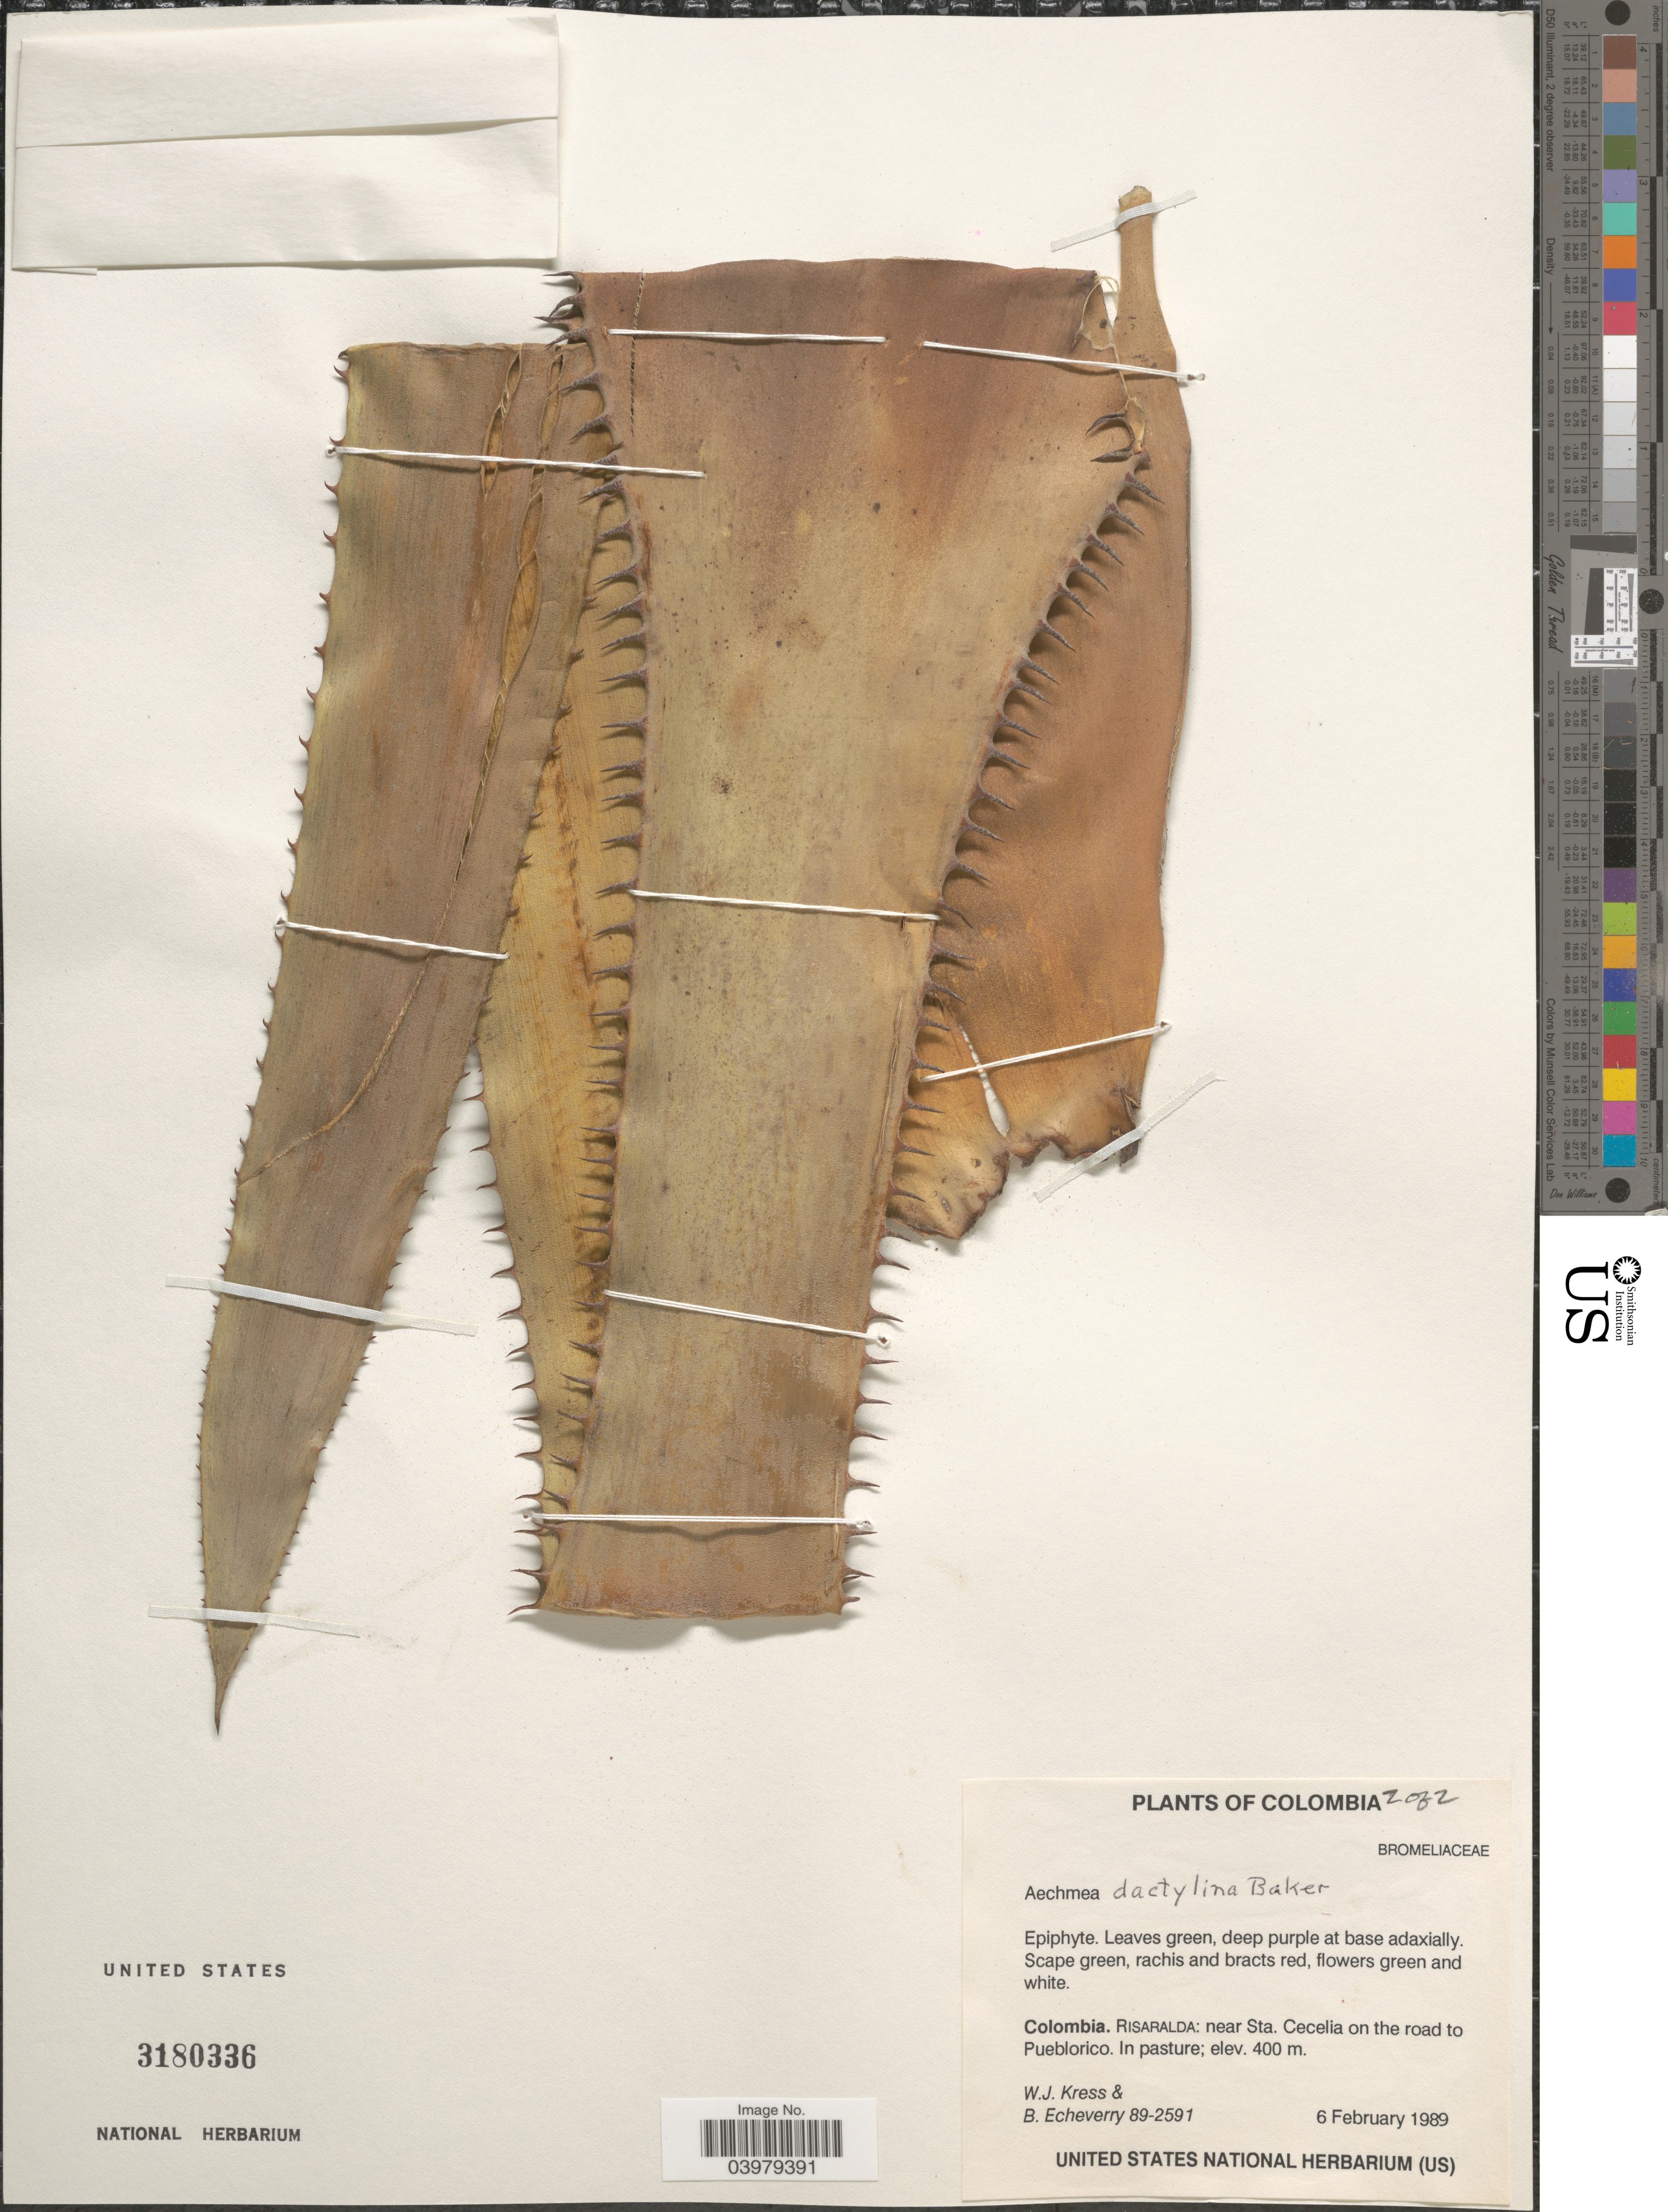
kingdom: Plantae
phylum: Tracheophyta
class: Liliopsida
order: Poales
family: Bromeliaceae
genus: Aechmea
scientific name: Aechmea dactylina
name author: Baker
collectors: W. J. Kress & B. Echeverry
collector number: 89-2591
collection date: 1989-02-06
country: Colombia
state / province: Risaralda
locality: Near Sta. Cecelia on the road to Pueblorico. In pasture.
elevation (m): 400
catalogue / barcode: US 3180336